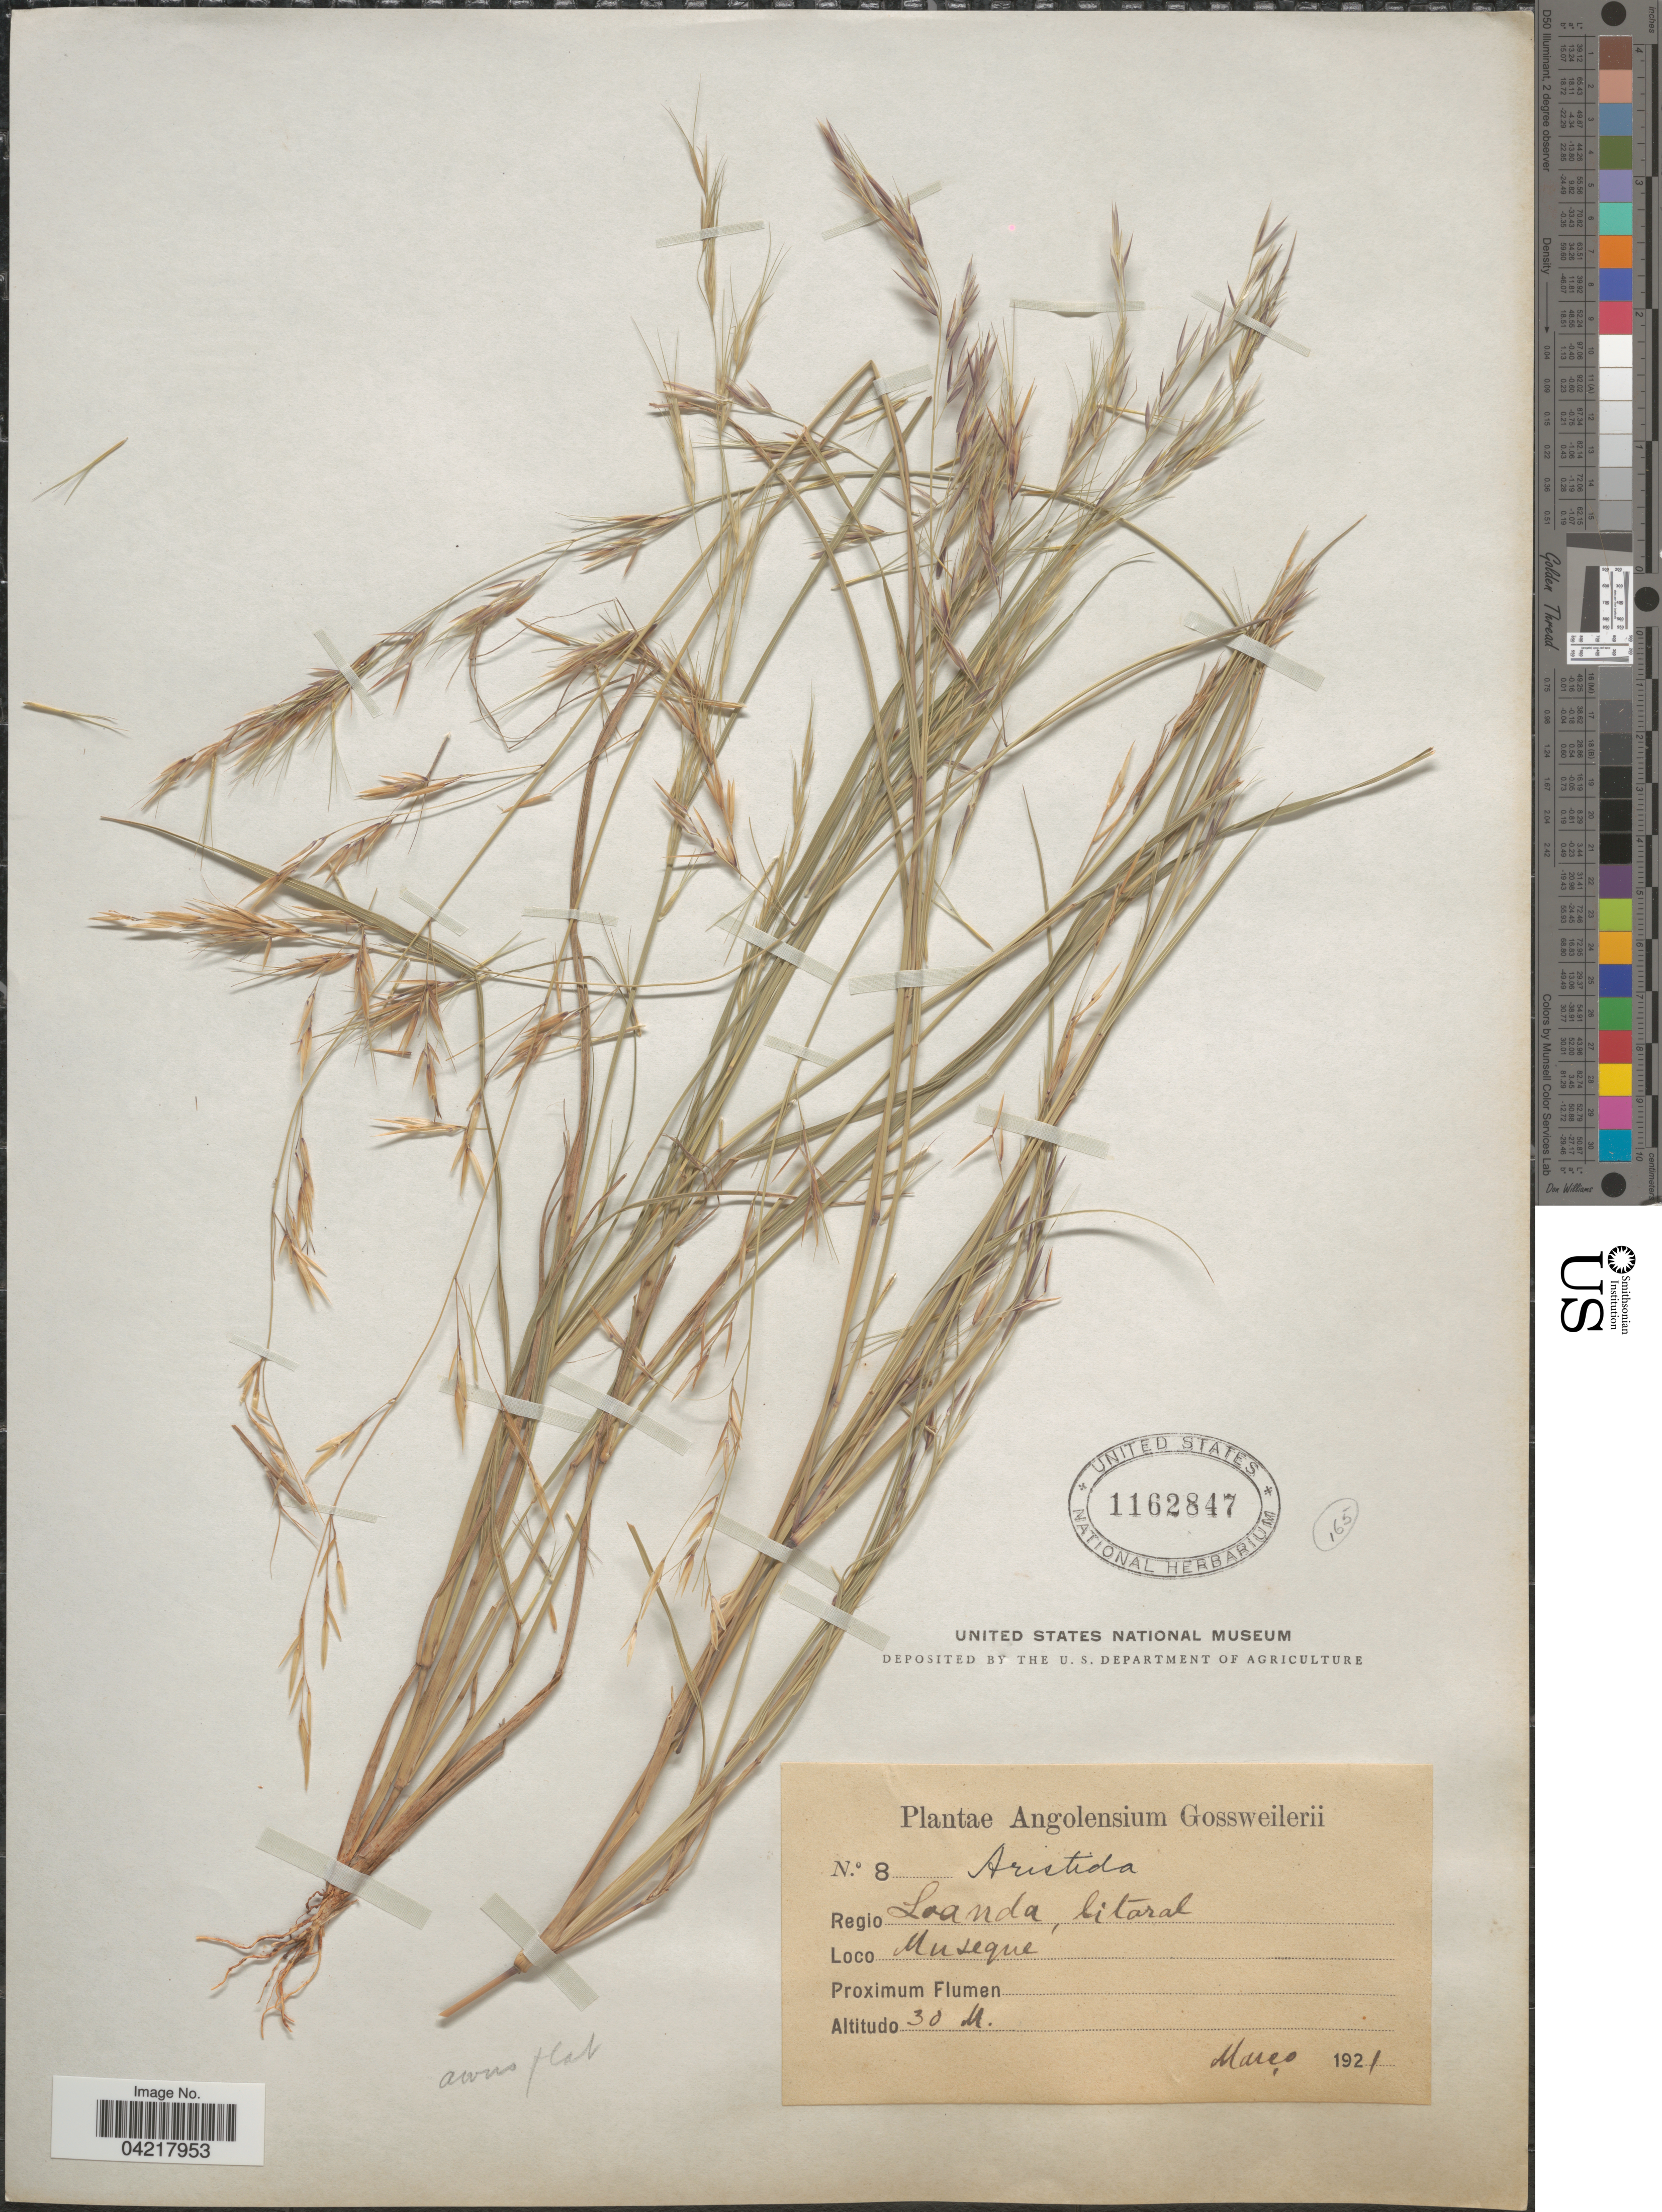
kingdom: Plantae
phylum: Tracheophyta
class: Liliopsida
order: Poales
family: Poaceae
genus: Aristida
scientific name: Aristida sp.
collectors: -. Gossweiler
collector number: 8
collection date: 1921-03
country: Angola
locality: Regio Loanda, litoral. Musseque.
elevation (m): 30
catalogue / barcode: US 1162847